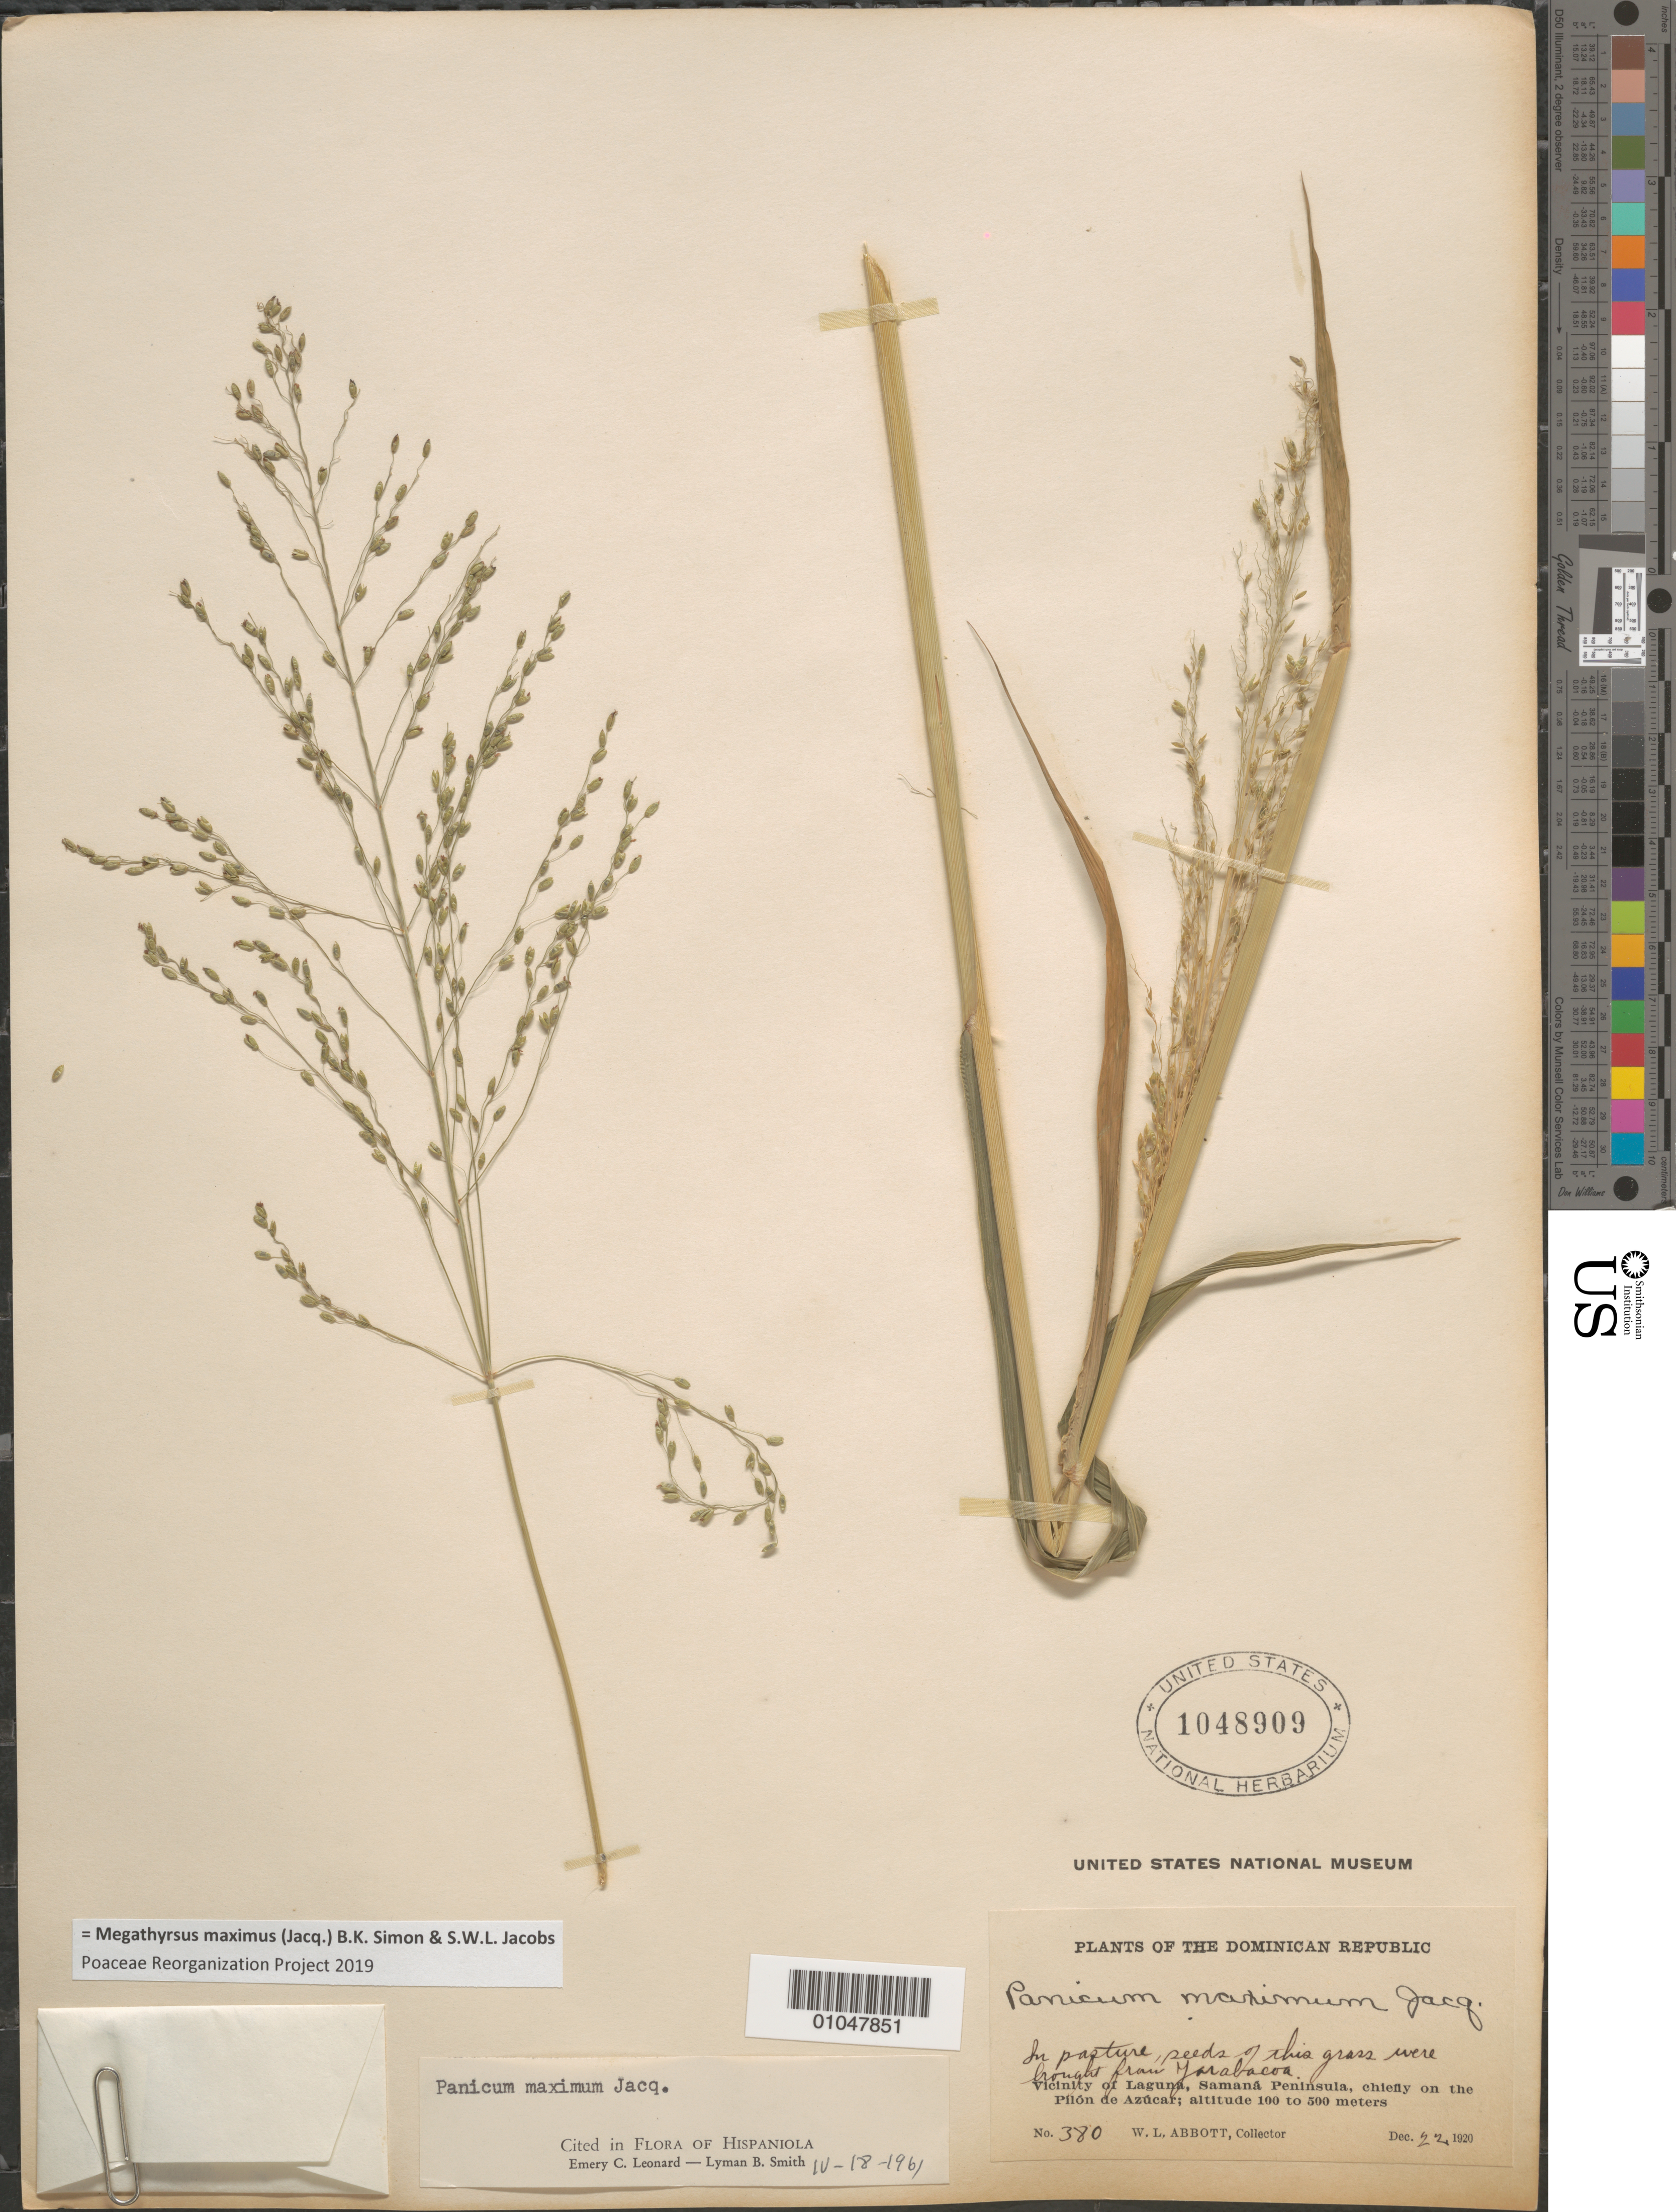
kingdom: Plantae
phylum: Tracheophyta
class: Liliopsida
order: Poales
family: Poaceae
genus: Panicum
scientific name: Panicum maximum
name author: Jacq.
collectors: W. L. Abbott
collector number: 380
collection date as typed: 22 Dec 1920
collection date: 1920-12-22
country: Dominican Republic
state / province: Samaná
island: Hispaniola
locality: Vic of laguna, samana Peninsula, chiefly on the Pilon de Azucar. In pasture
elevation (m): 100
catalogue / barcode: US 1048909